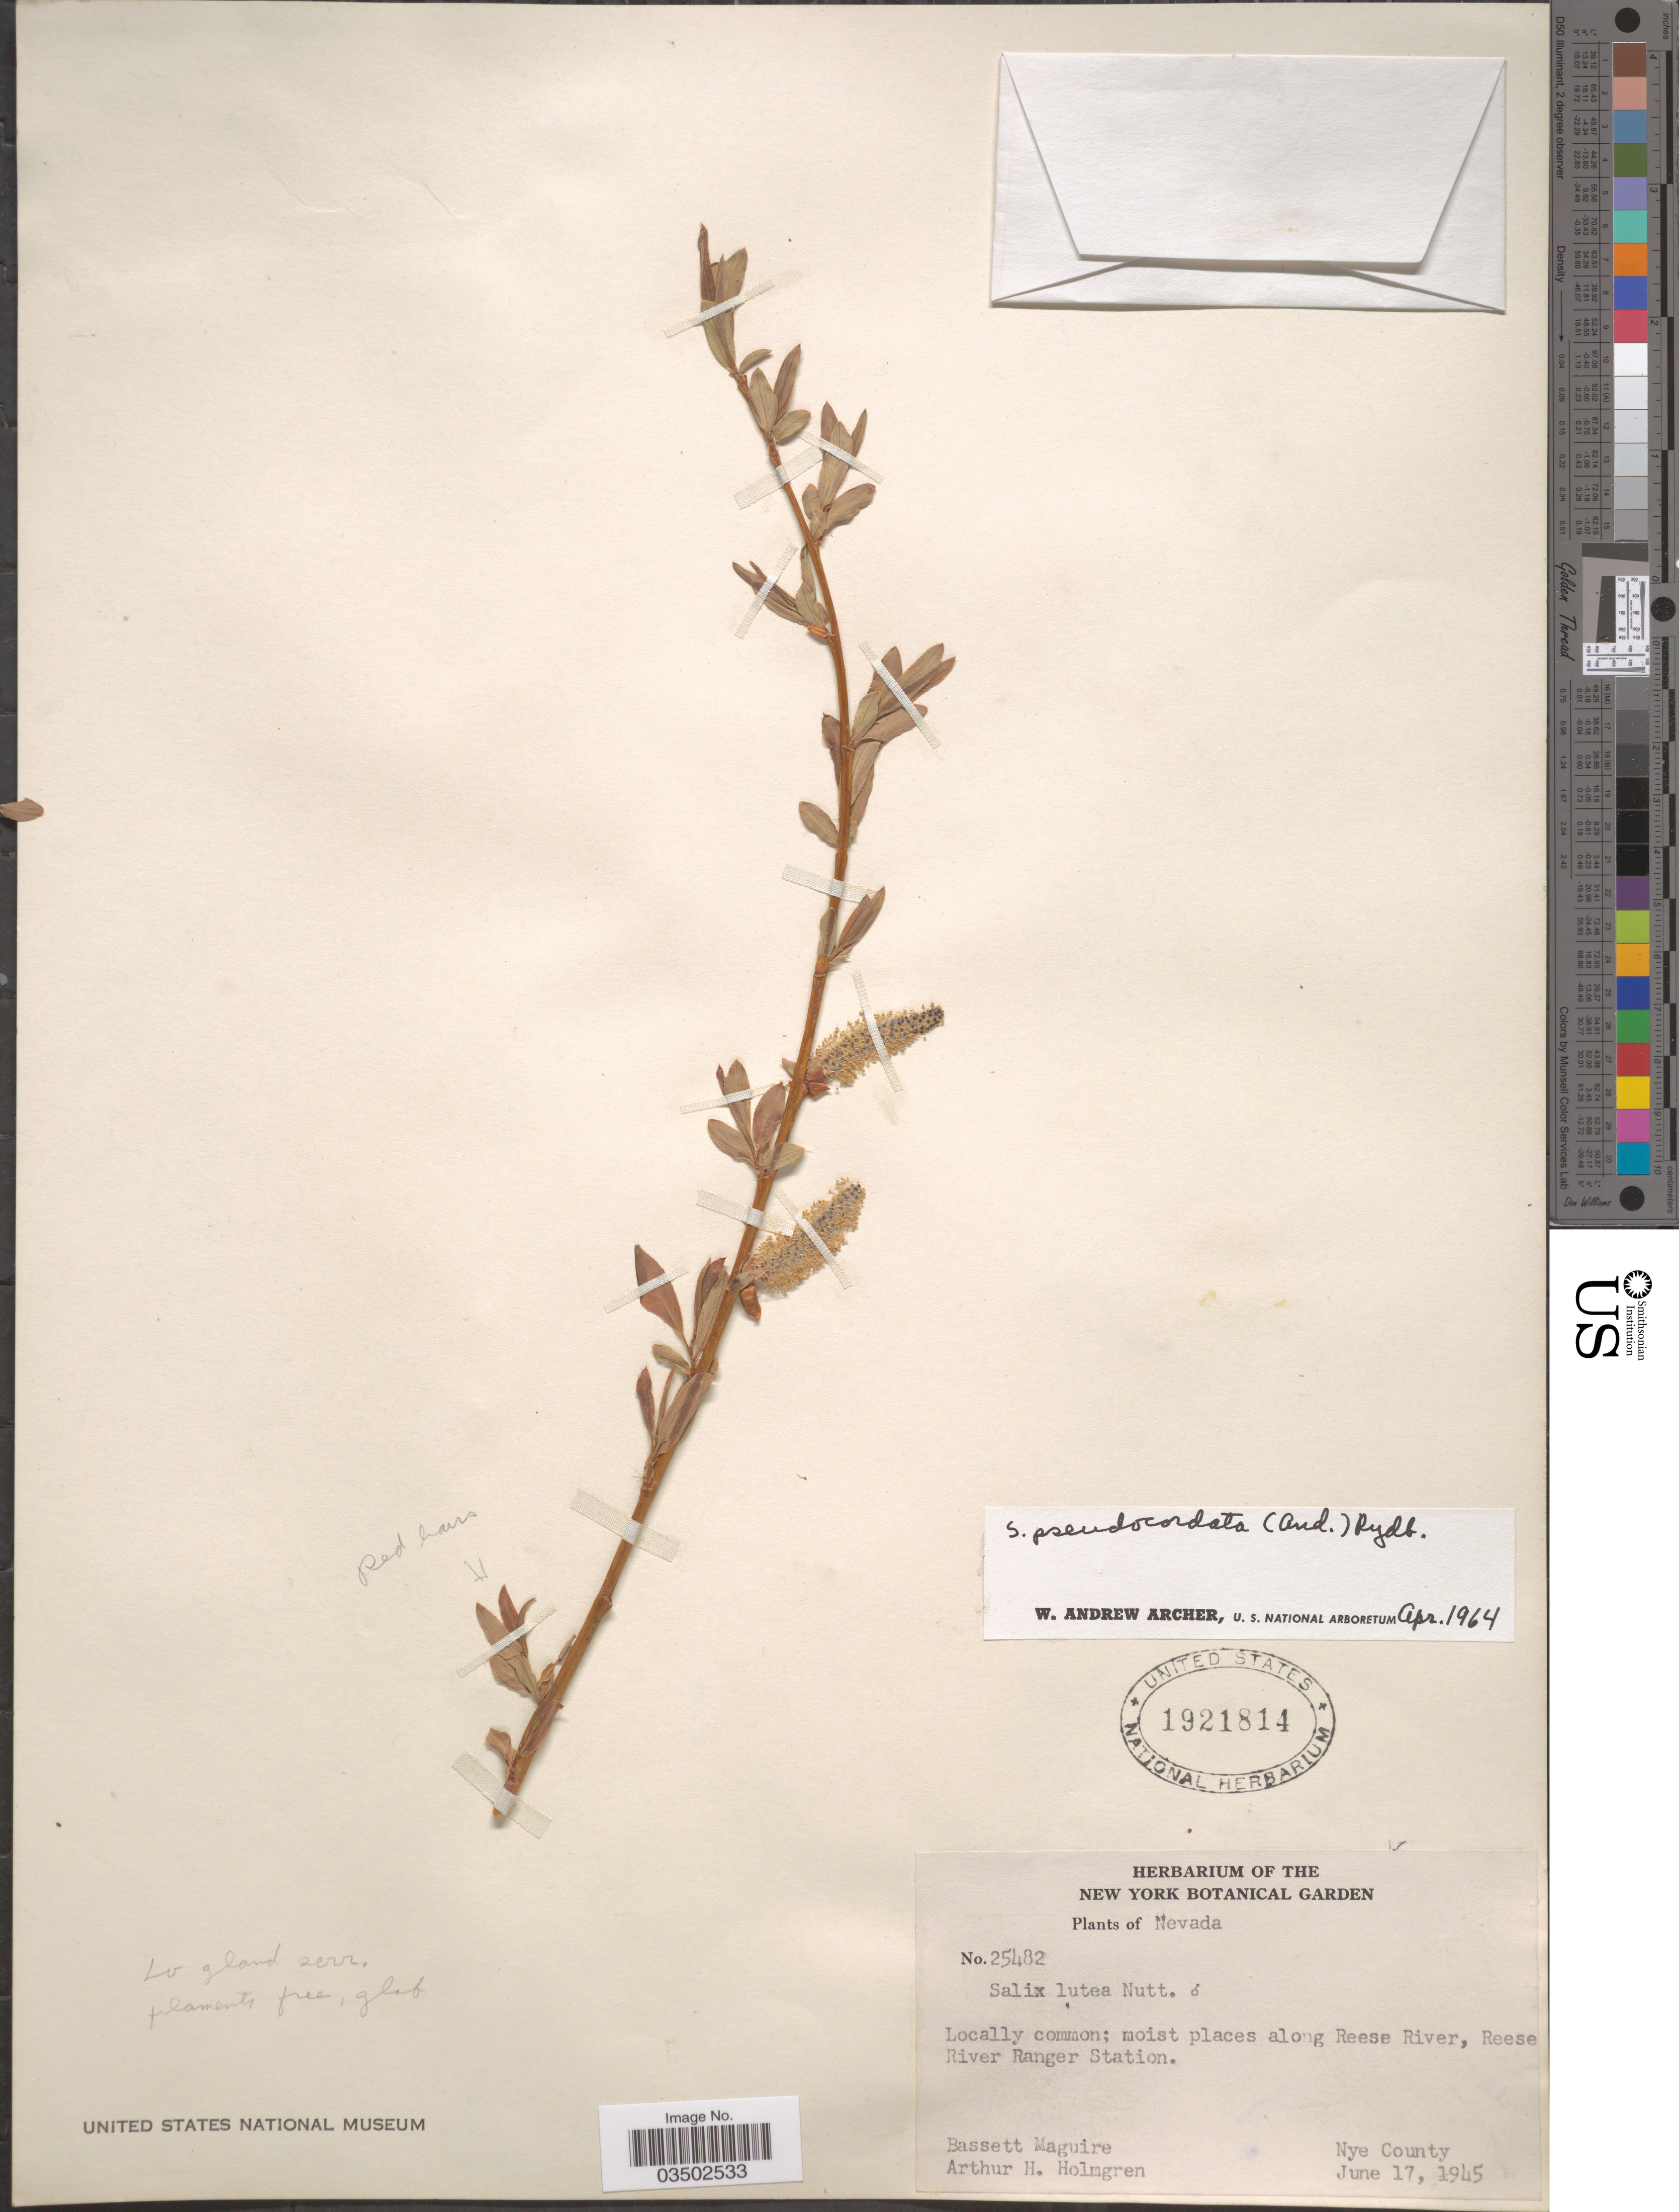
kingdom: Plantae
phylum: Tracheophyta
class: Magnoliopsida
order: Malpighiales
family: Salicaceae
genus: Salix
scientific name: Salix pseudocordata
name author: (Andersson) Andersson ex Rydb.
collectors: B. Maguire & A. H. Holmgren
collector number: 25482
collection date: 1945-06-17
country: United States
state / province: Nevada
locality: Along Reese River, Reese River Ranger Station. Nye County.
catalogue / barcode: US 1921814